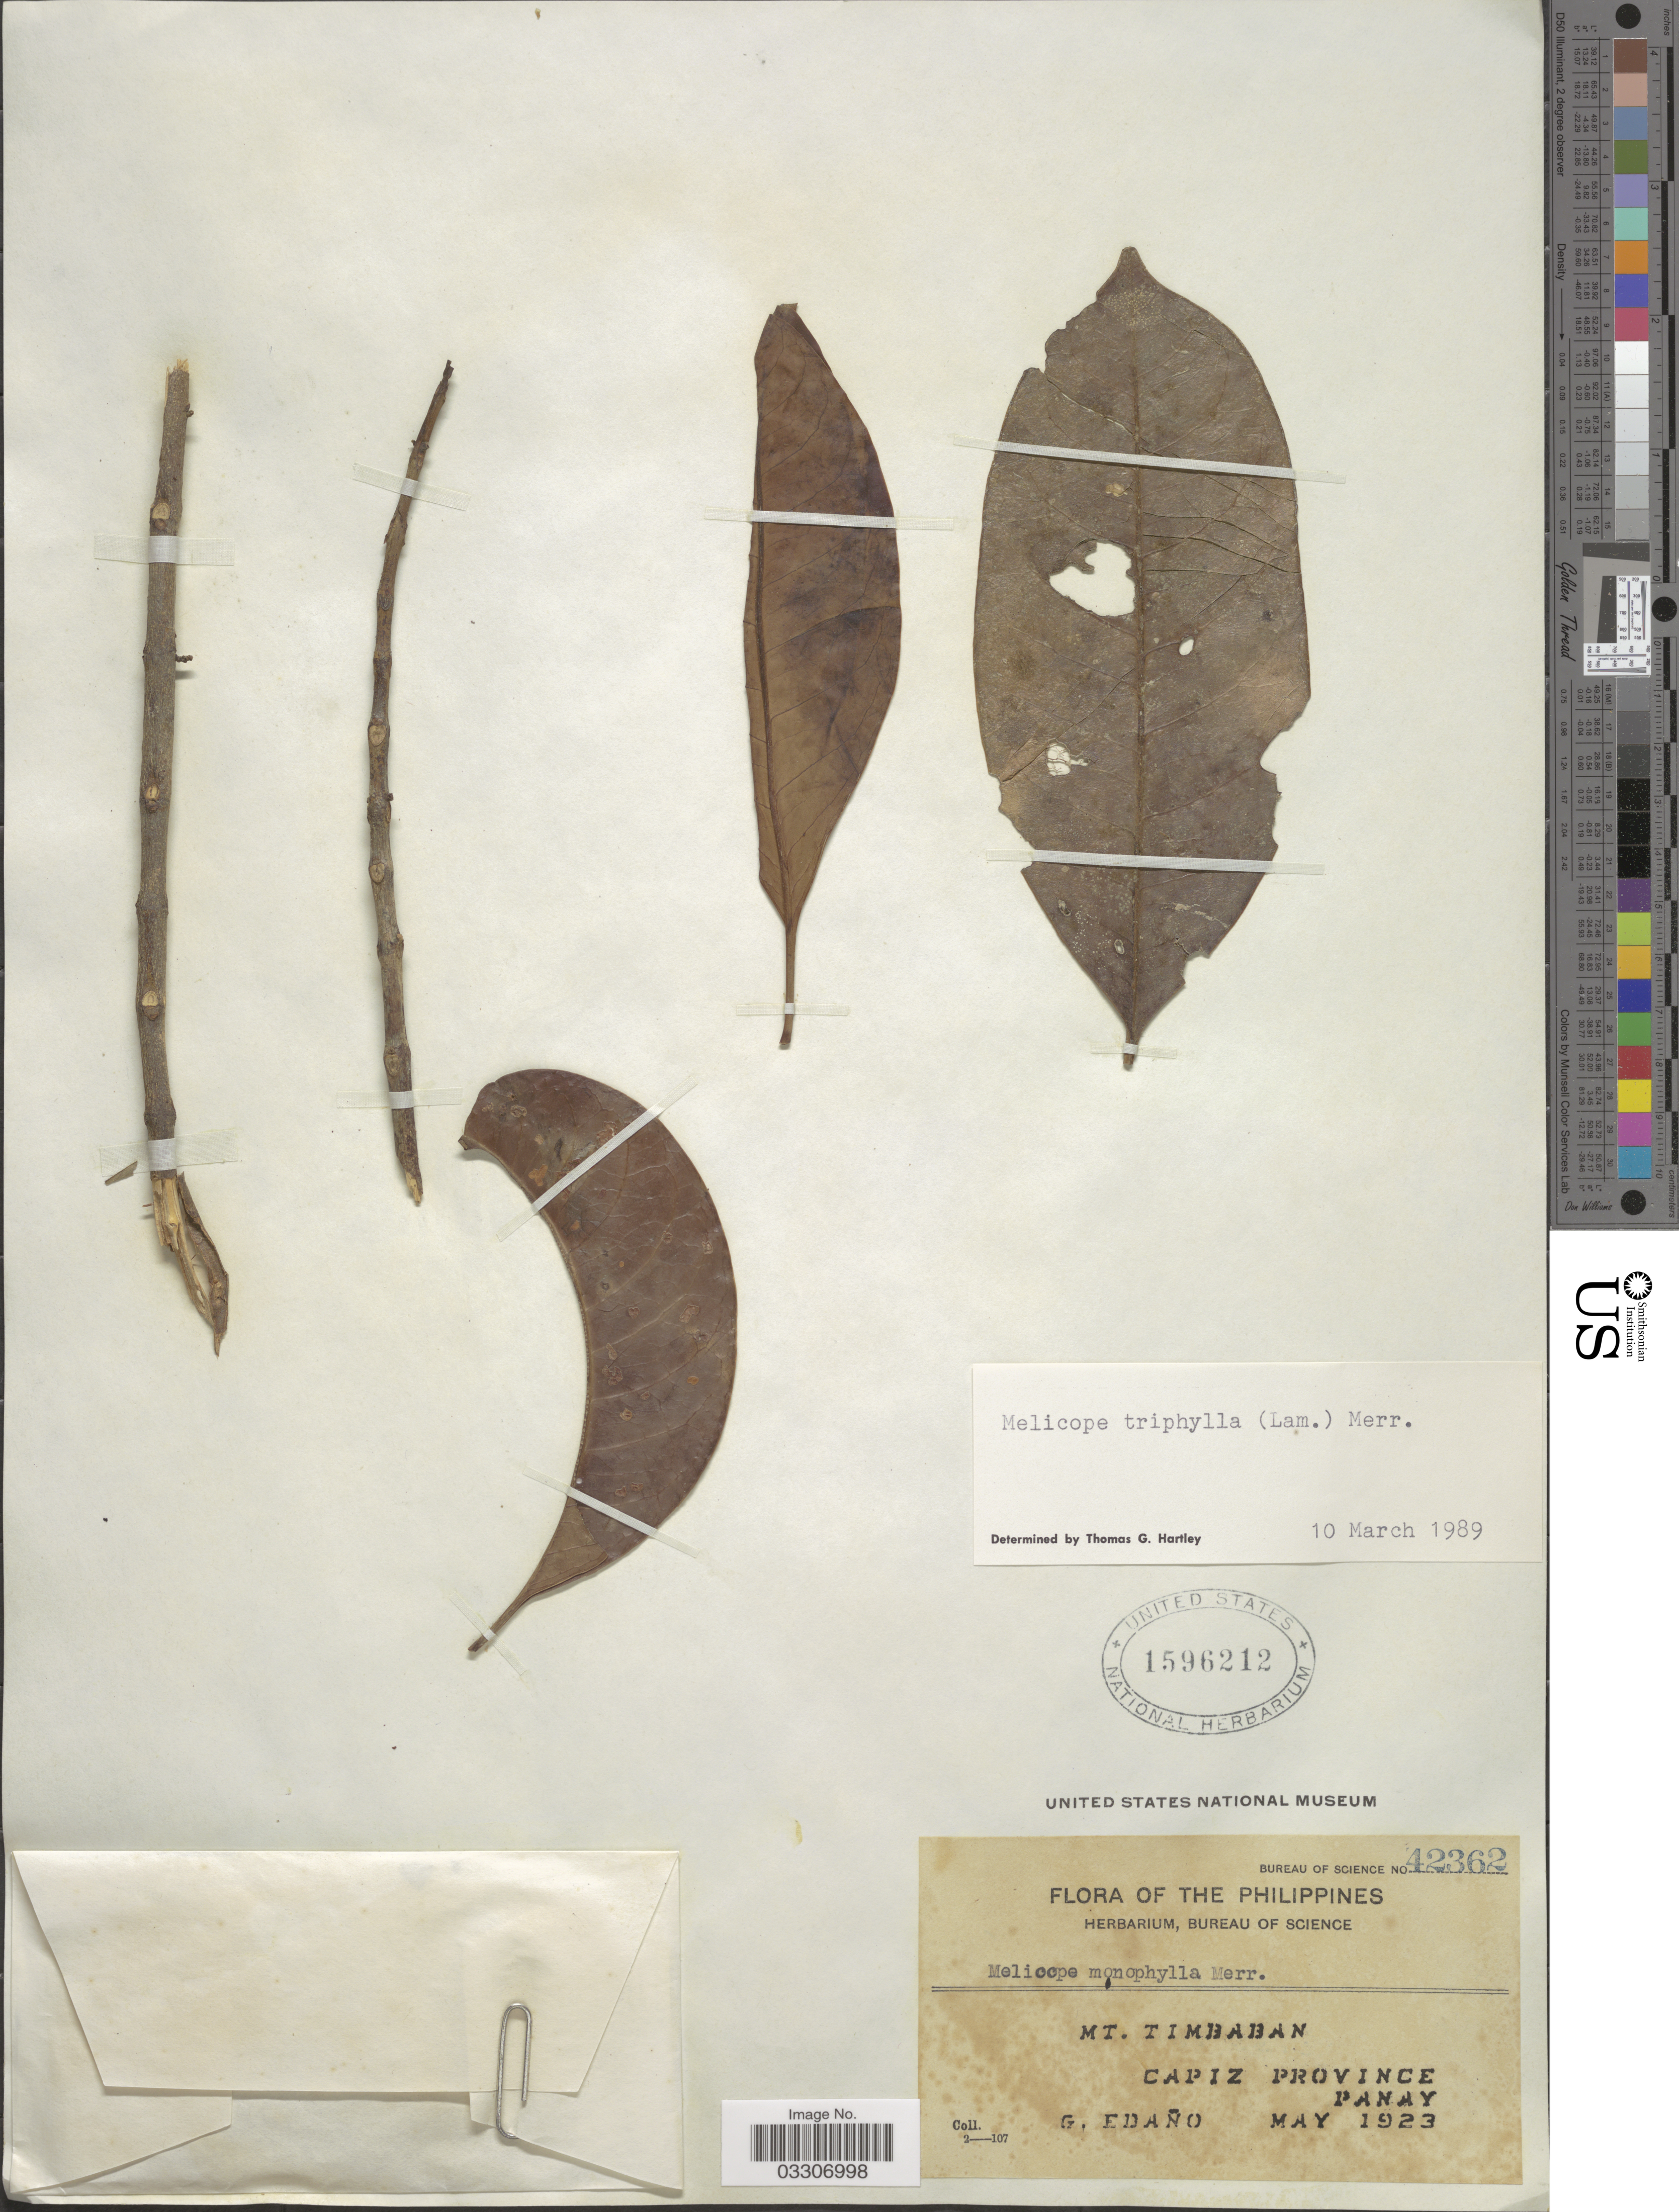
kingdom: Plantae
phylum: Tracheophyta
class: Magnoliopsida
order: Sapindales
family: Rutaceae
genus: Melicope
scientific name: Melicope triphylla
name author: (Lam.) Merr.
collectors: G. Edaño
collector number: Bureau of Science 42362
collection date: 1923-05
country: Philippines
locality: Mt. Timbaban, Capiz Province, Panay.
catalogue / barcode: US 1596212